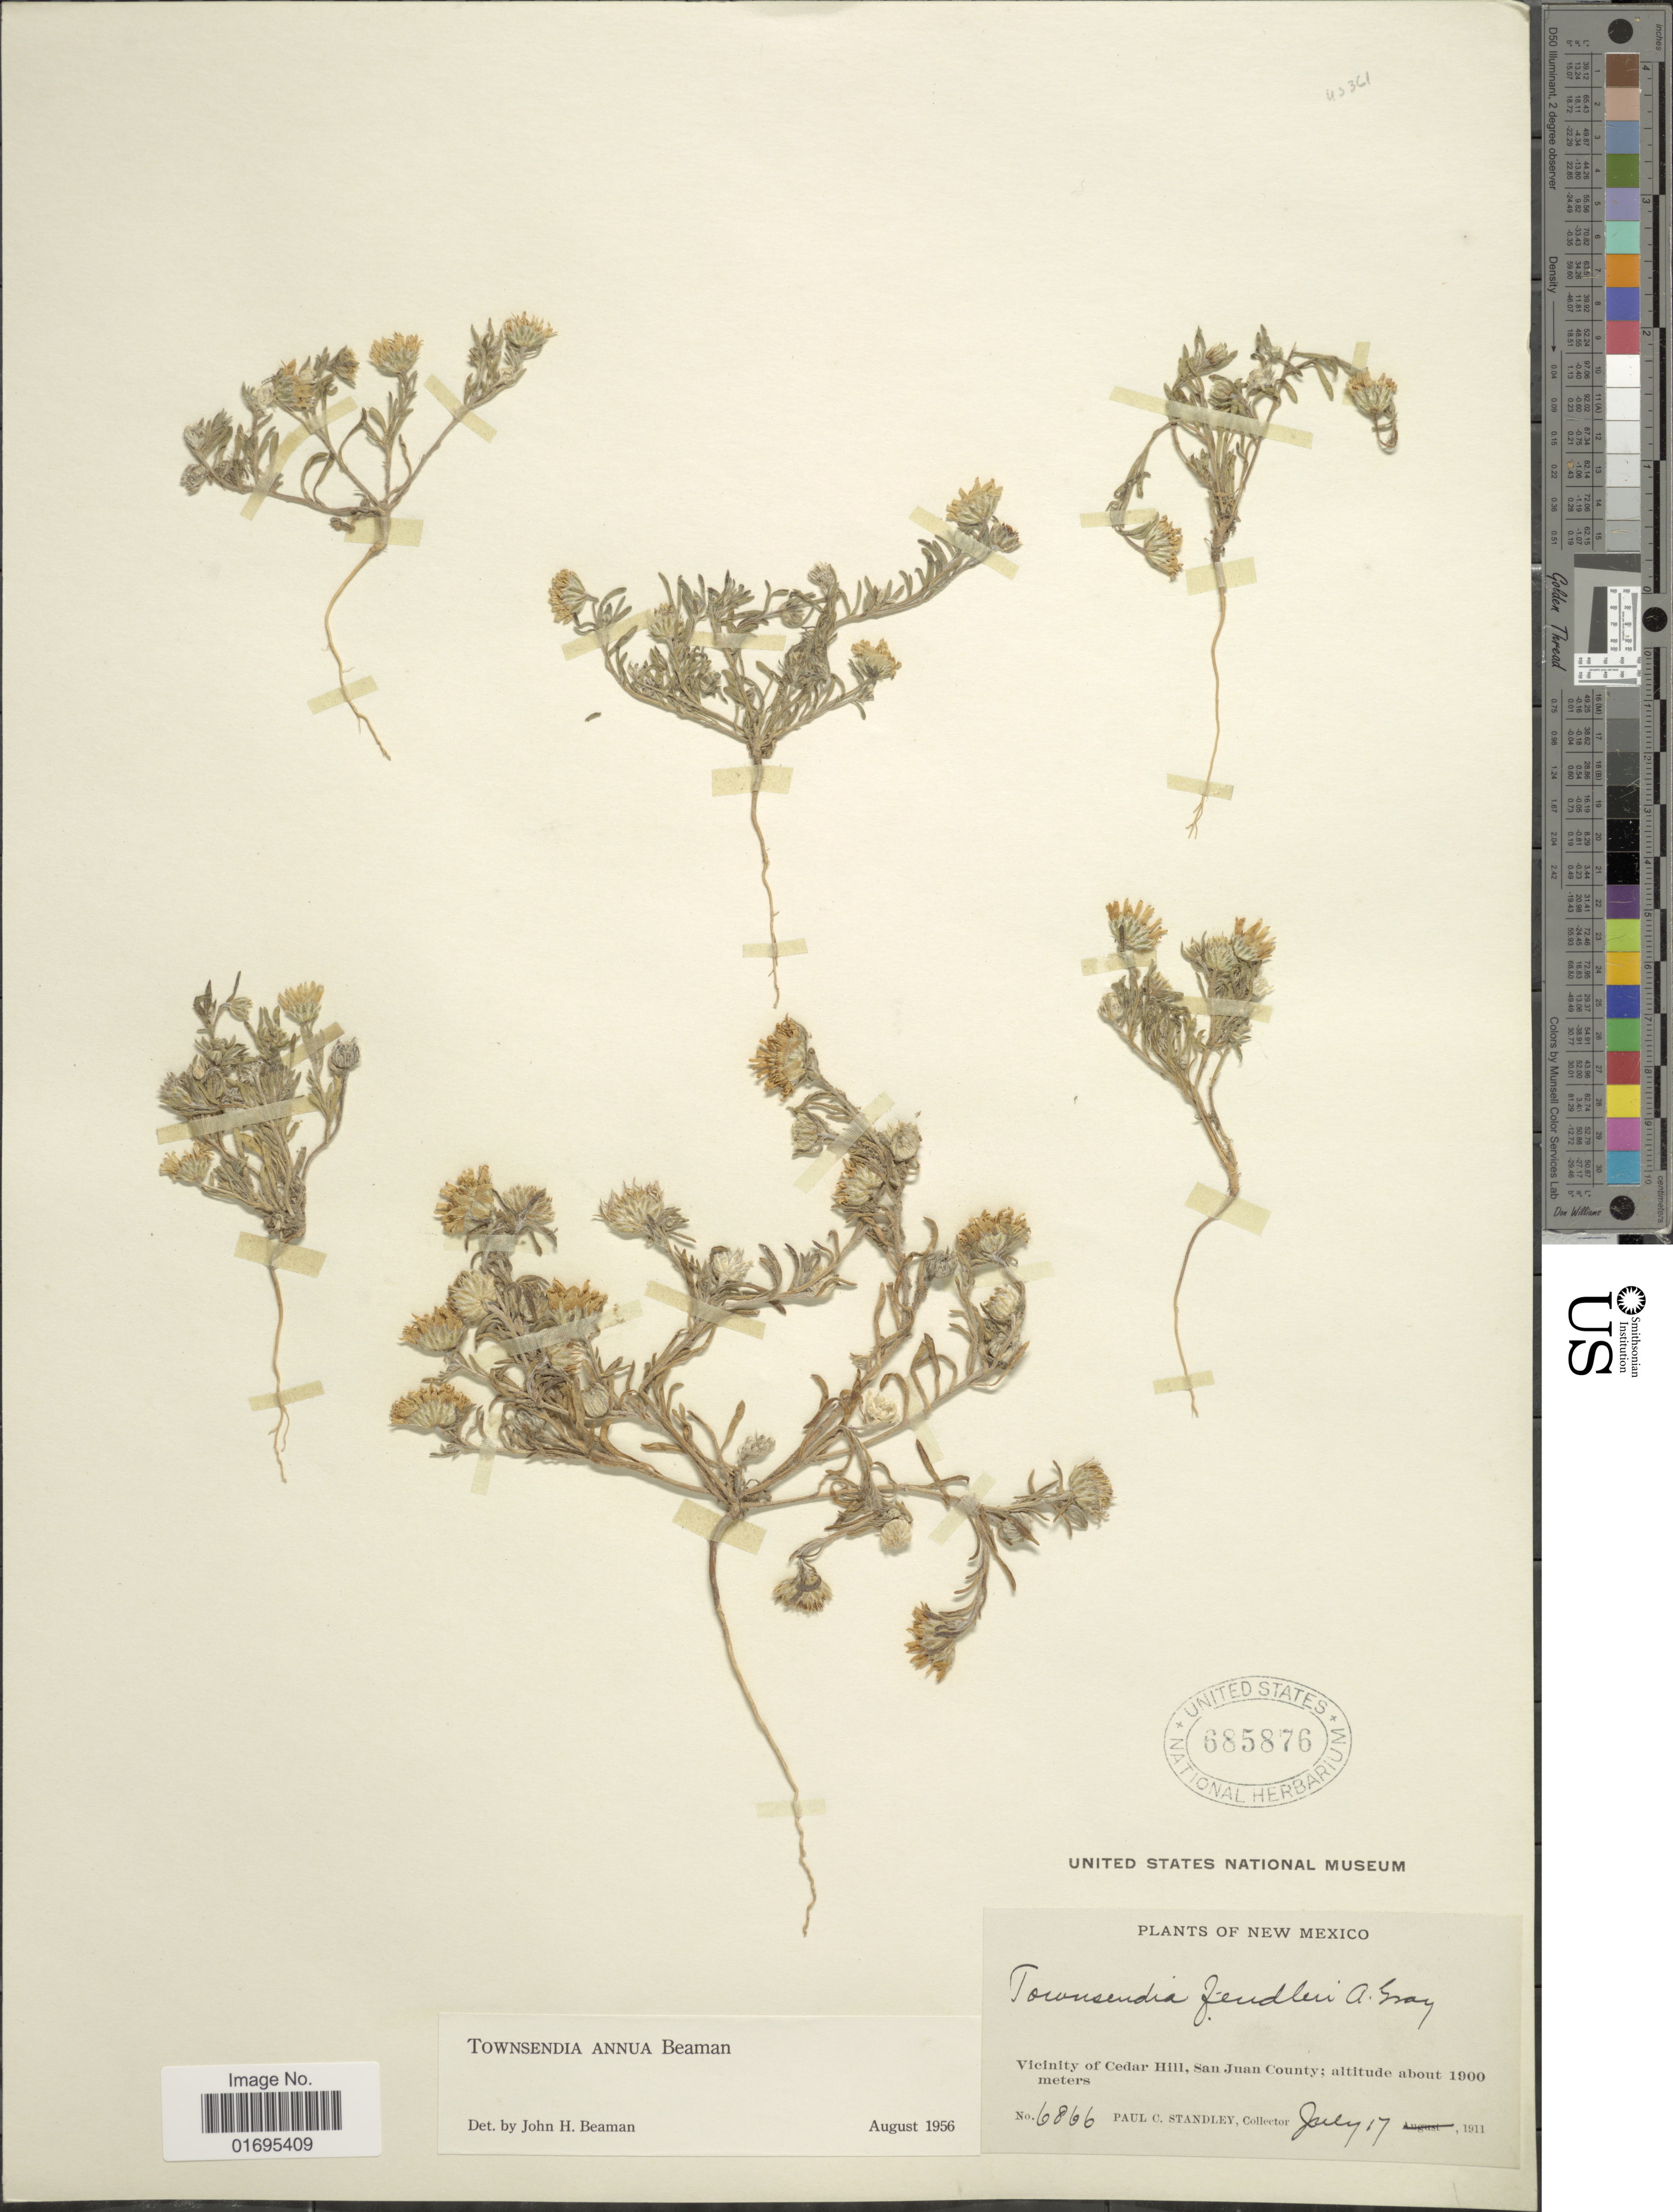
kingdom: Plantae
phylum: Tracheophyta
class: Magnoliopsida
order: Asterales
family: Asteraceae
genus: Townsendia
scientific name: Townsendia annua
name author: Beaman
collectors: P. C. Standley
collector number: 6866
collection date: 1911-07-17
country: United States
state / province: New Mexico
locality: Vicinity of Cedar Hill, San Juan County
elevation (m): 1900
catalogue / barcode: US 685876